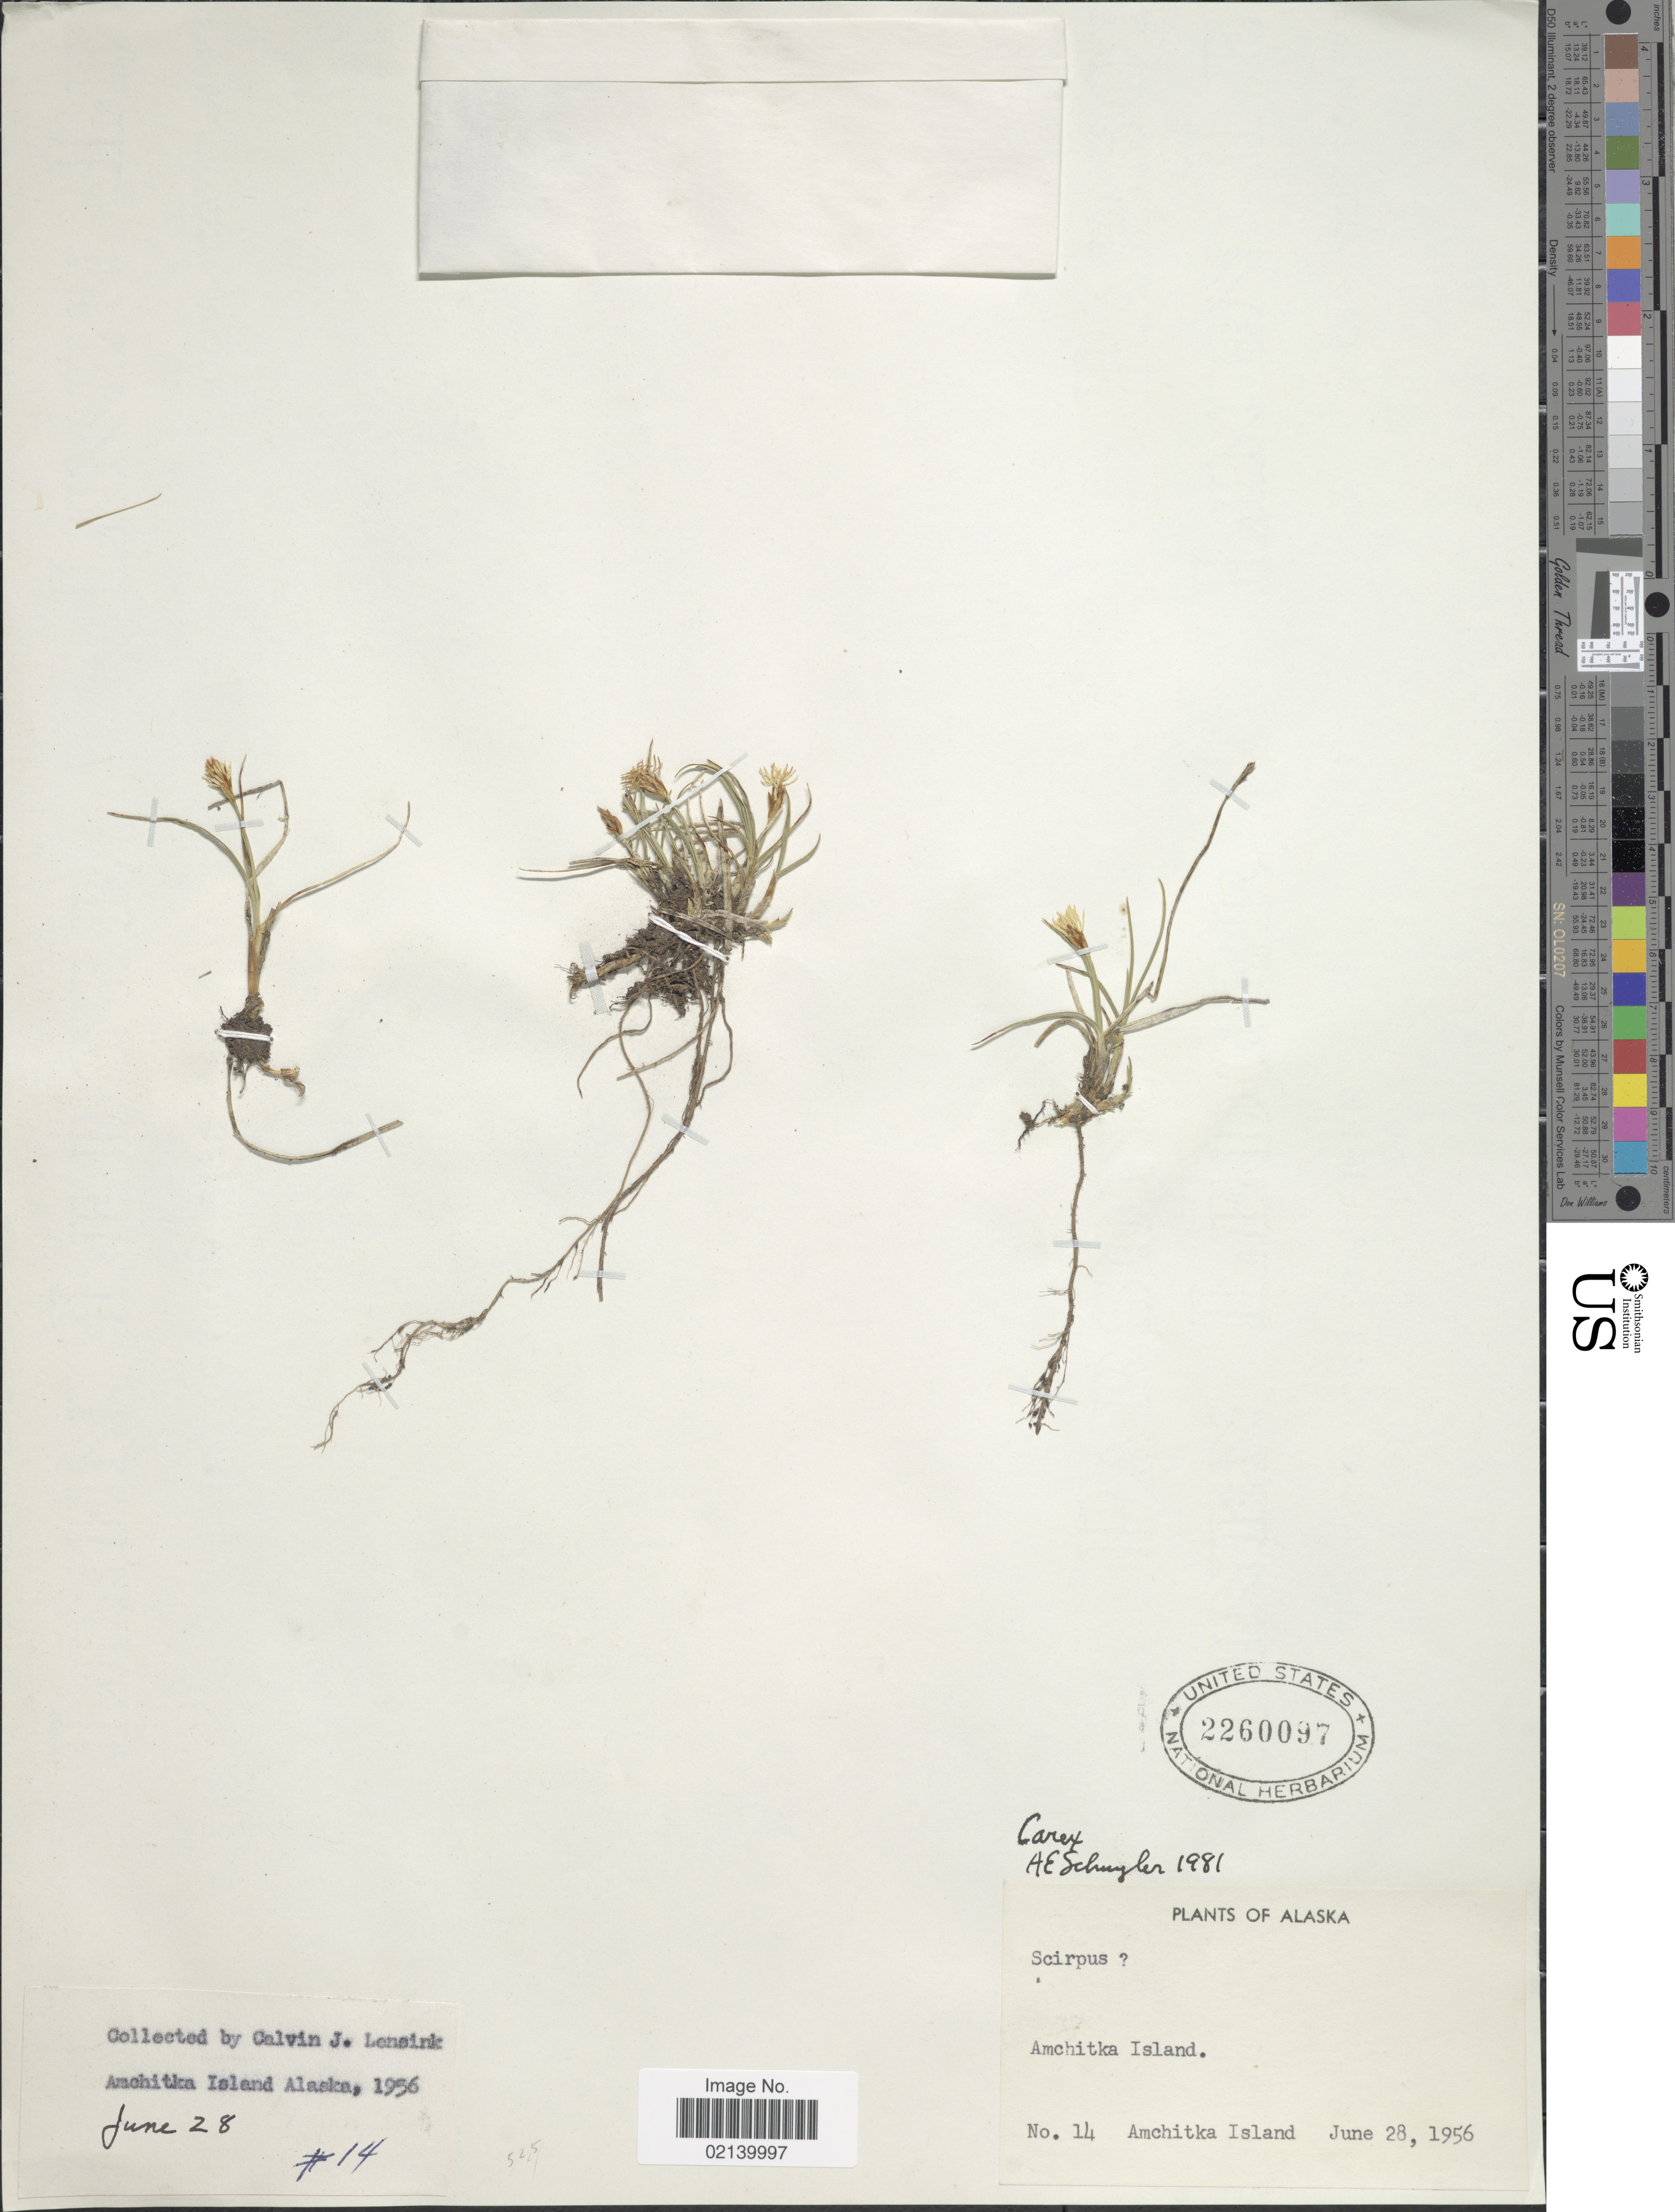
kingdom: Plantae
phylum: Tracheophyta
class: Liliopsida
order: Poales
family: Cyperaceae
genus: Carex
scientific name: Carex sp.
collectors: C. Lensink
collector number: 14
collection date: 1956-06-28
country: United States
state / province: Alaska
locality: Amchitka Island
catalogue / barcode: US 2260097